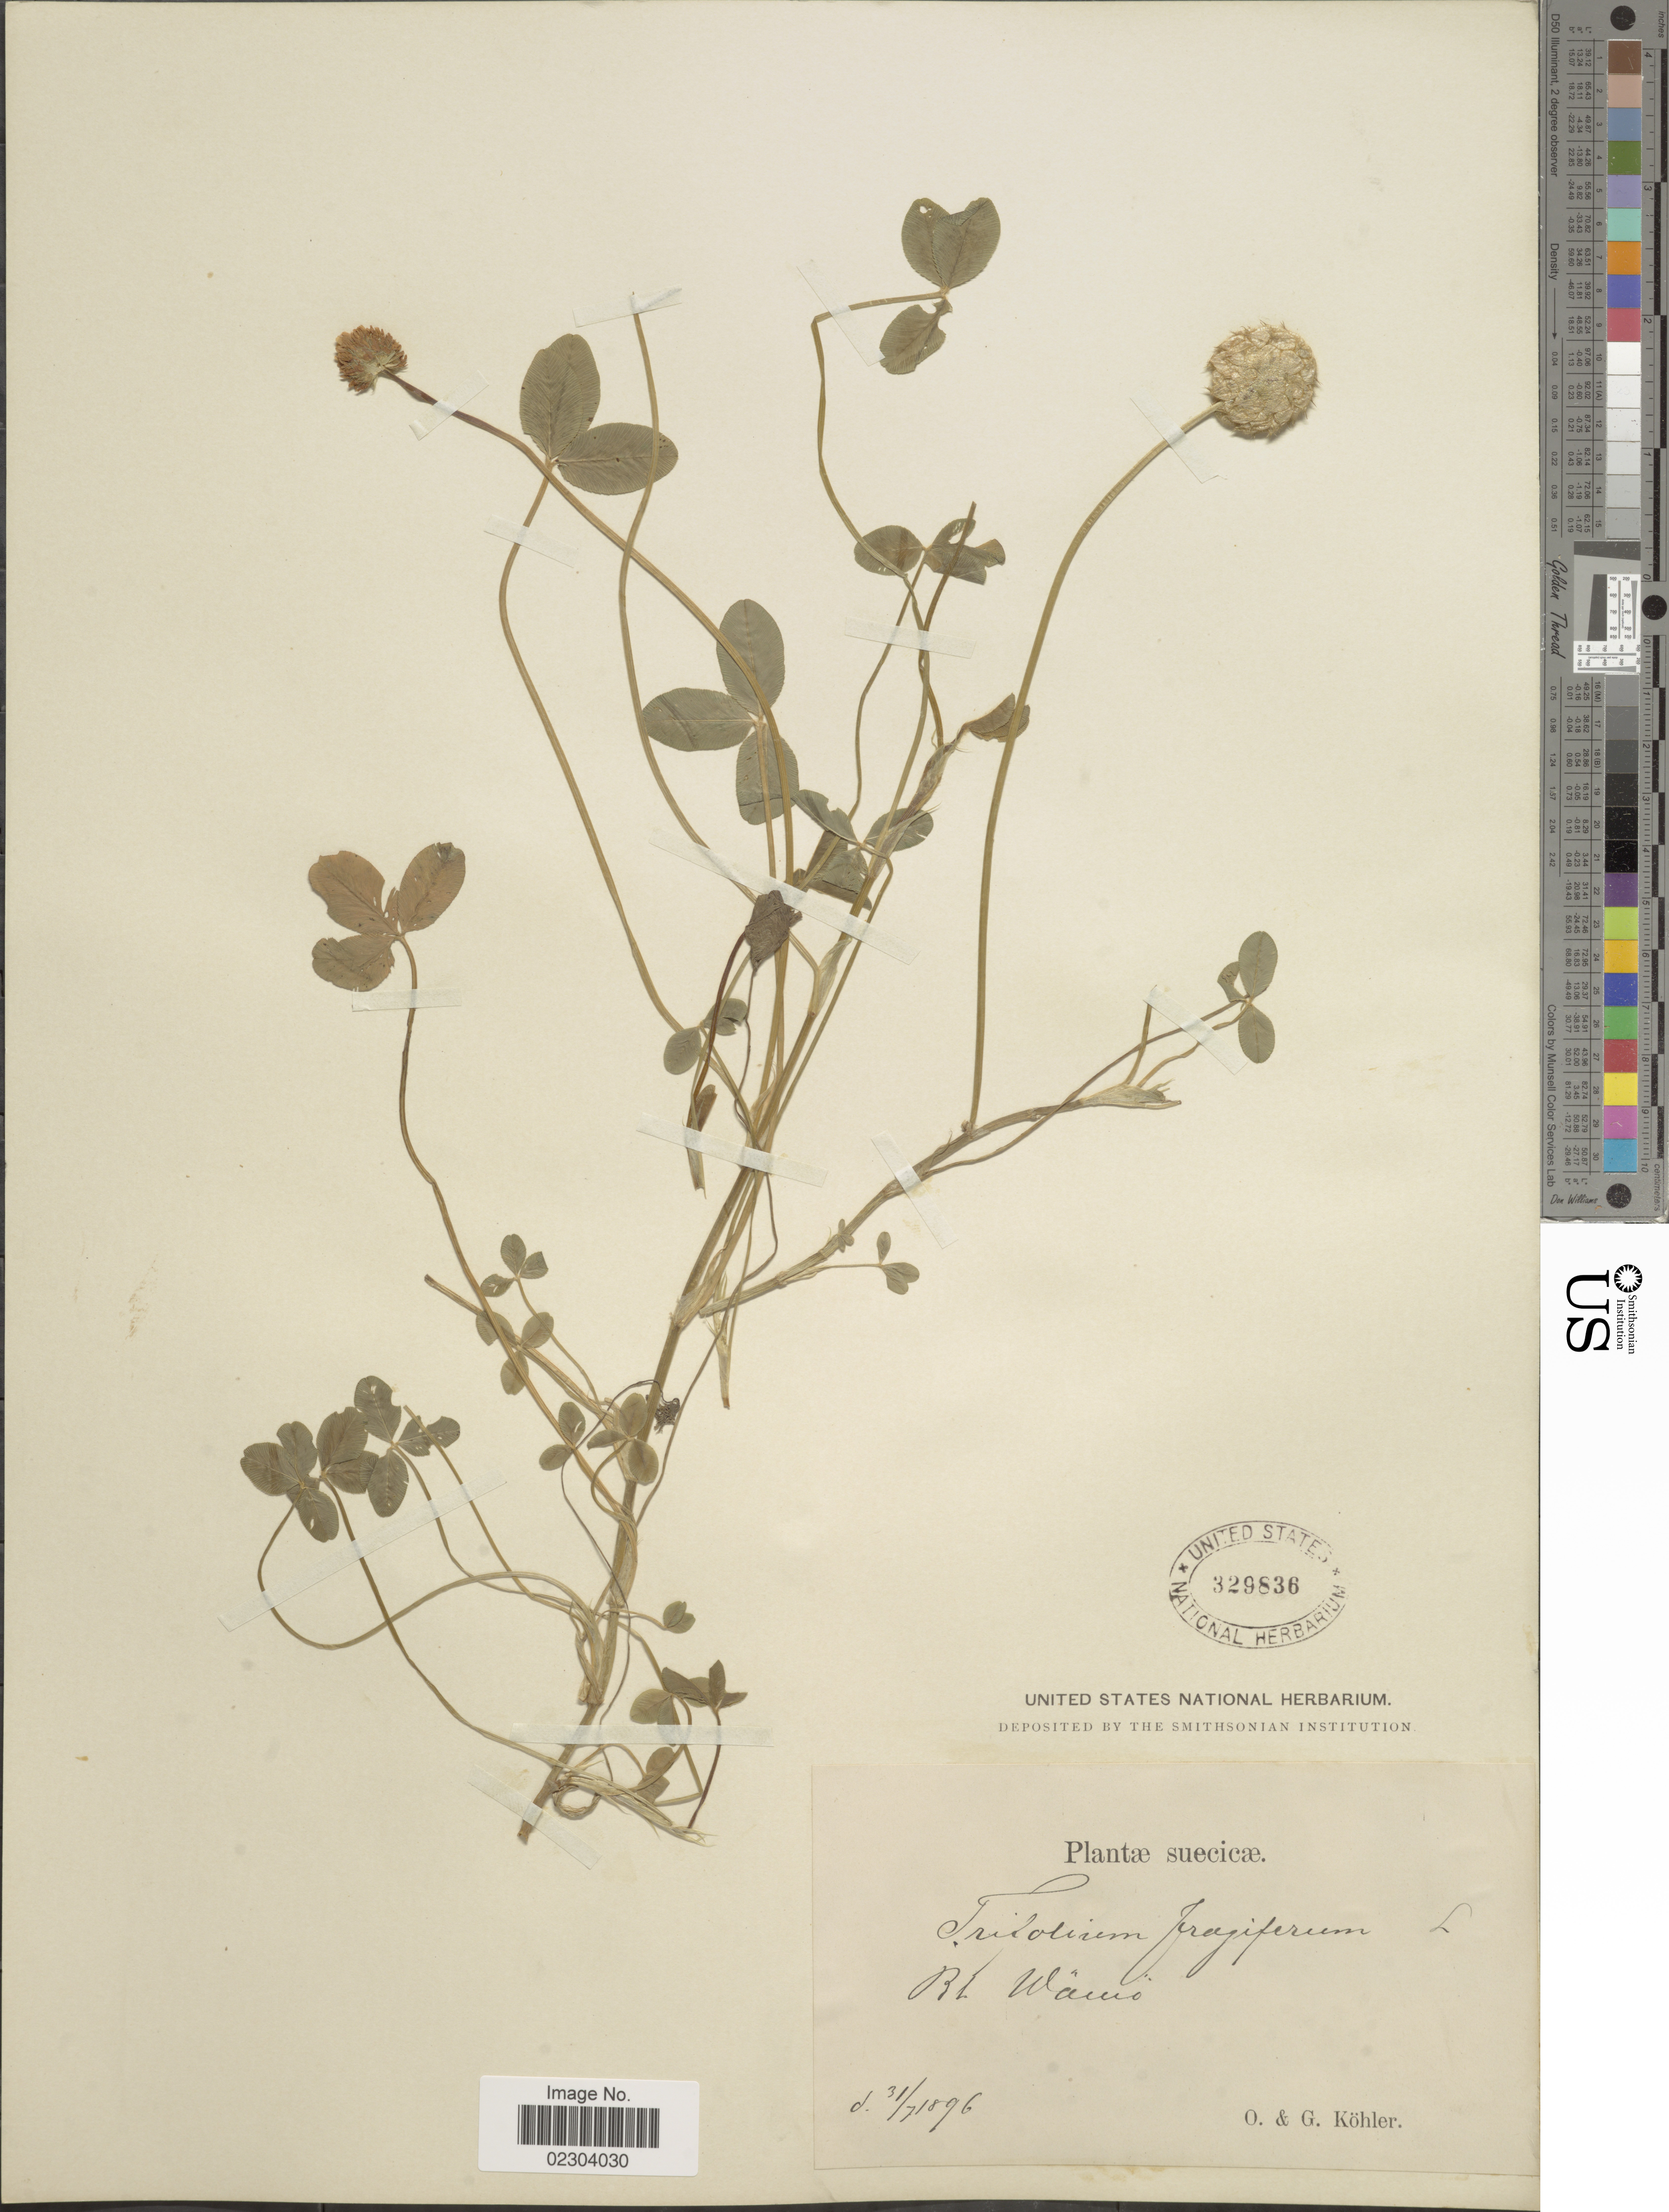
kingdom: Plantae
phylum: Tracheophyta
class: Magnoliopsida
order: Fabales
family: Fabaceae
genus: Trifolium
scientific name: Trifolium fragiferum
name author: L.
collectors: O. Köhler & G. Kohler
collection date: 1896-07-31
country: Sweden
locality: Bl. Malmo [interpreted]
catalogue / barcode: US 329836